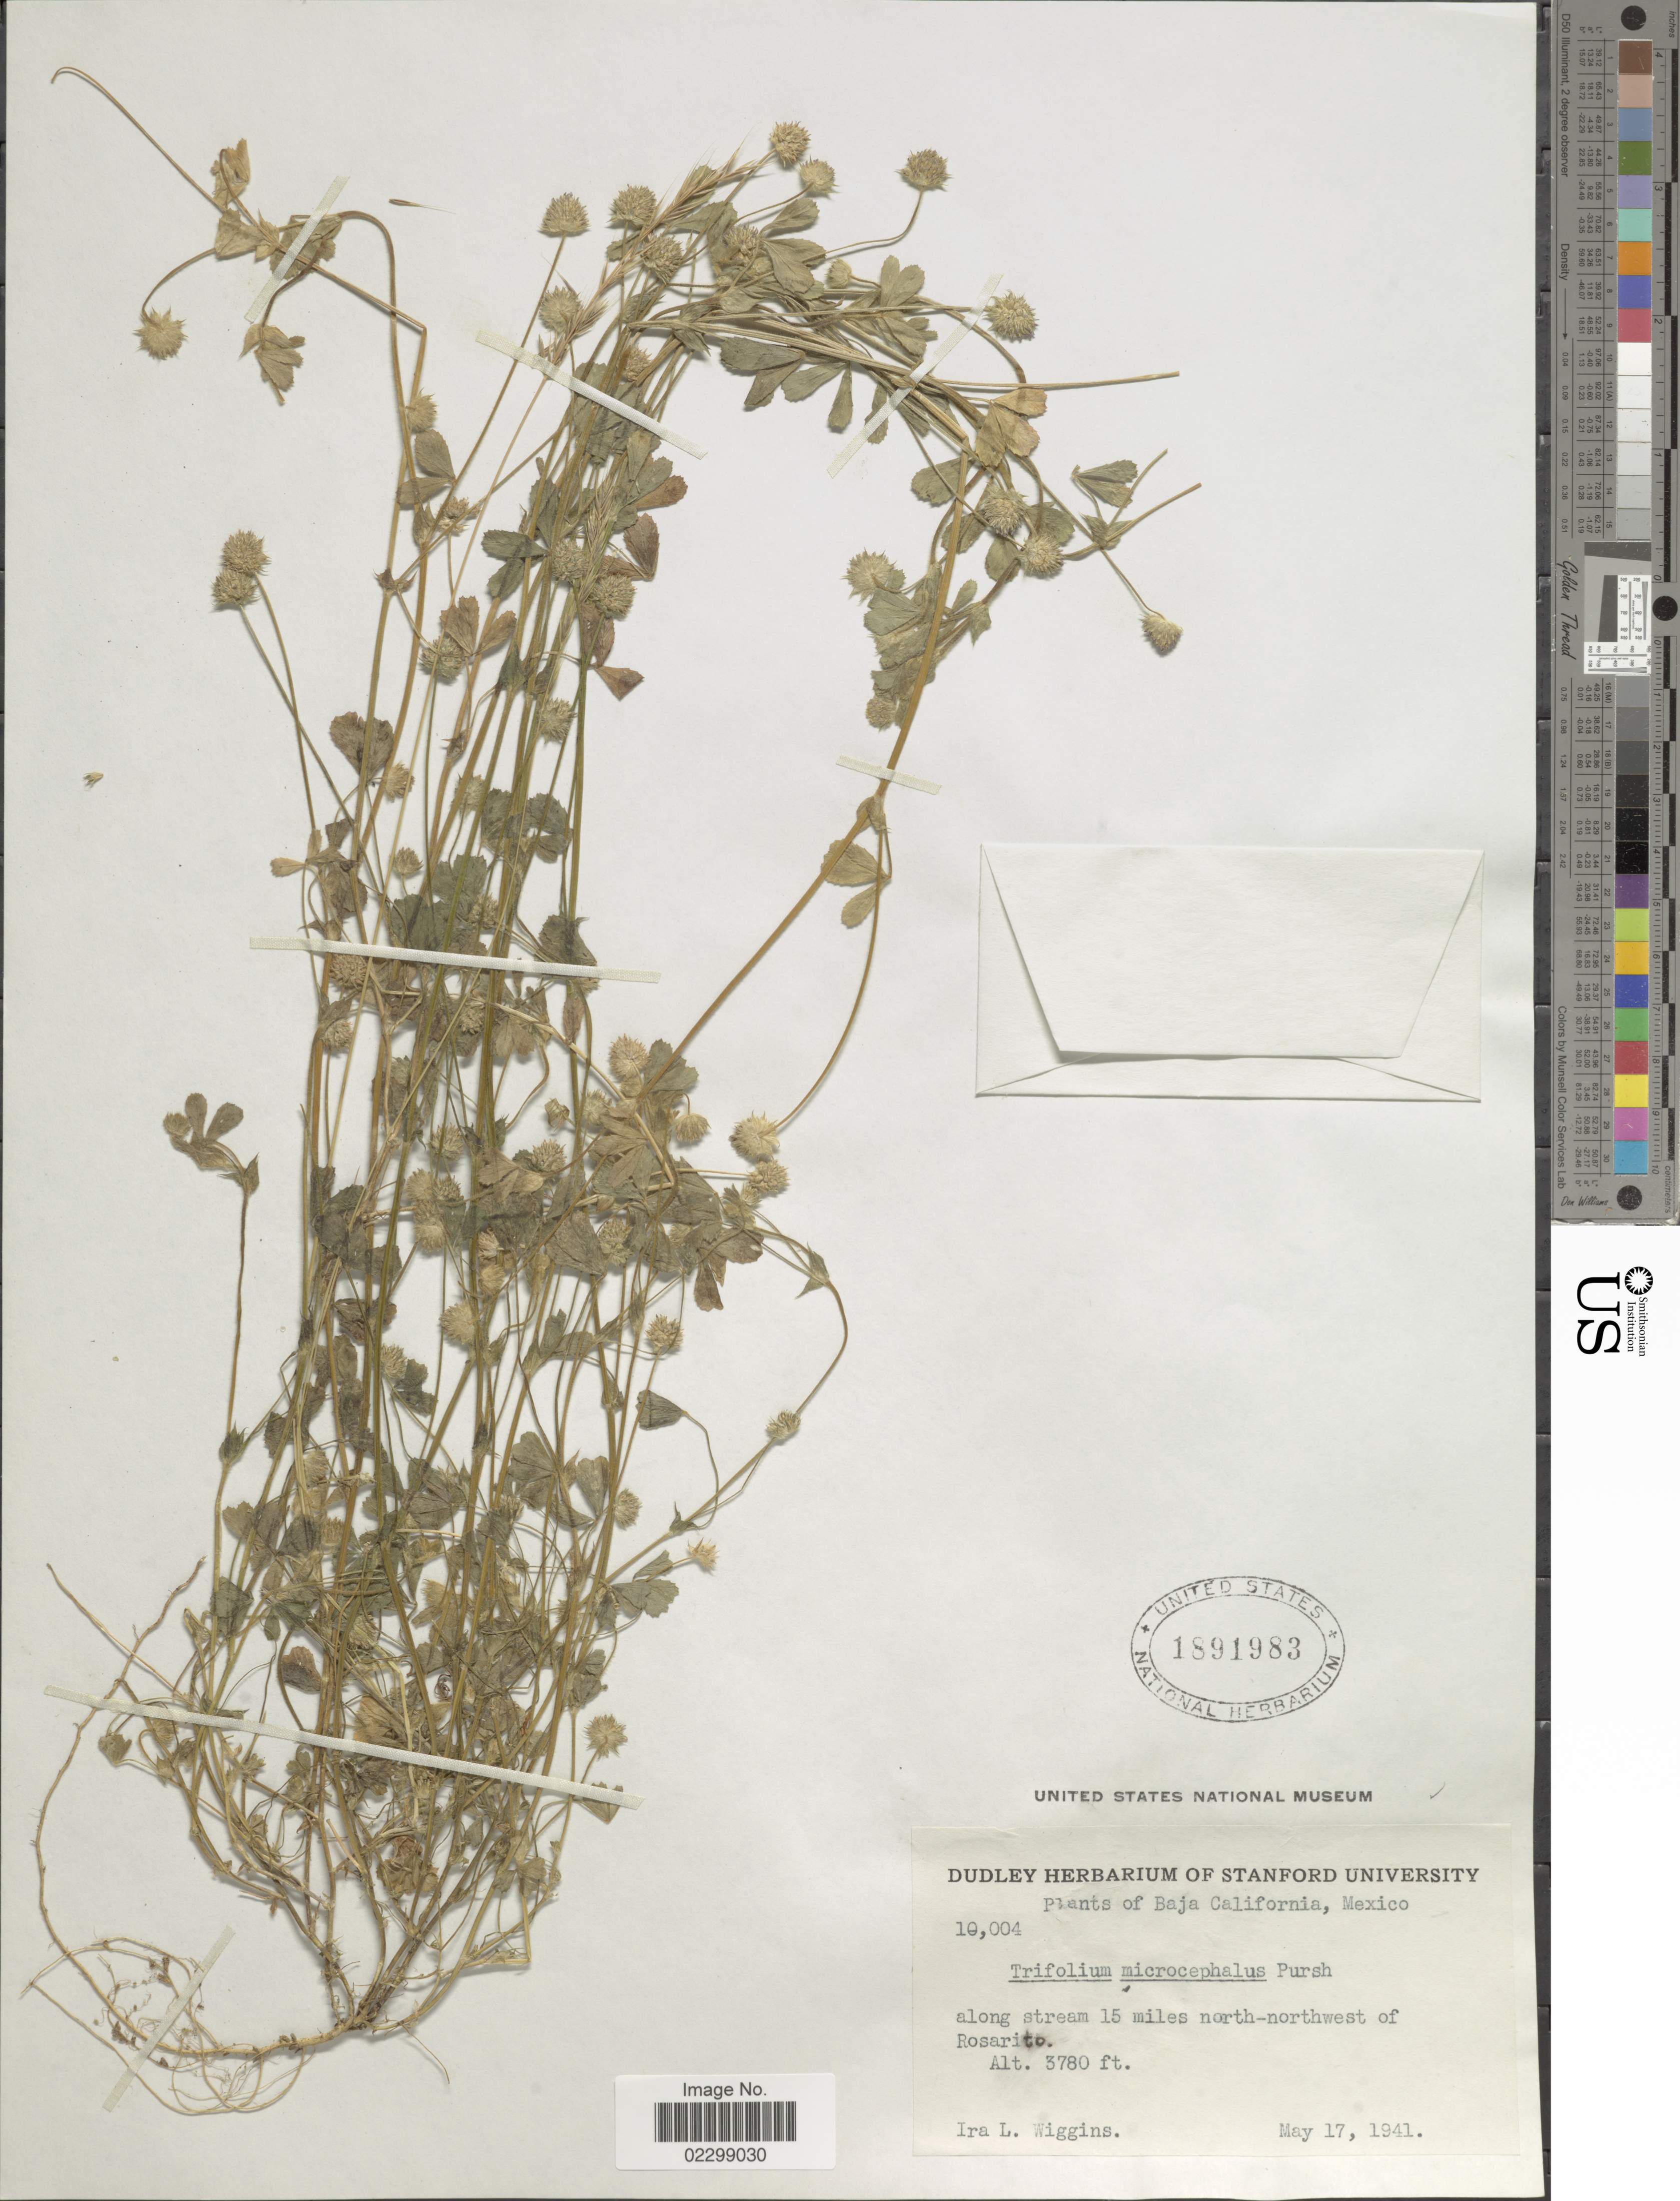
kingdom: Plantae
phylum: Tracheophyta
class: Magnoliopsida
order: Fabales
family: Fabaceae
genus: Trifolium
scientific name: Trifolium microcephalum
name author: Pursh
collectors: I. L. Wiggins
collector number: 10004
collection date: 1941-05-17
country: Mexico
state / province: Baja California Norte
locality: Along stream 15 miles north-northwest of Rosarito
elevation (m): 1152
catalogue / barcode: US 1891983